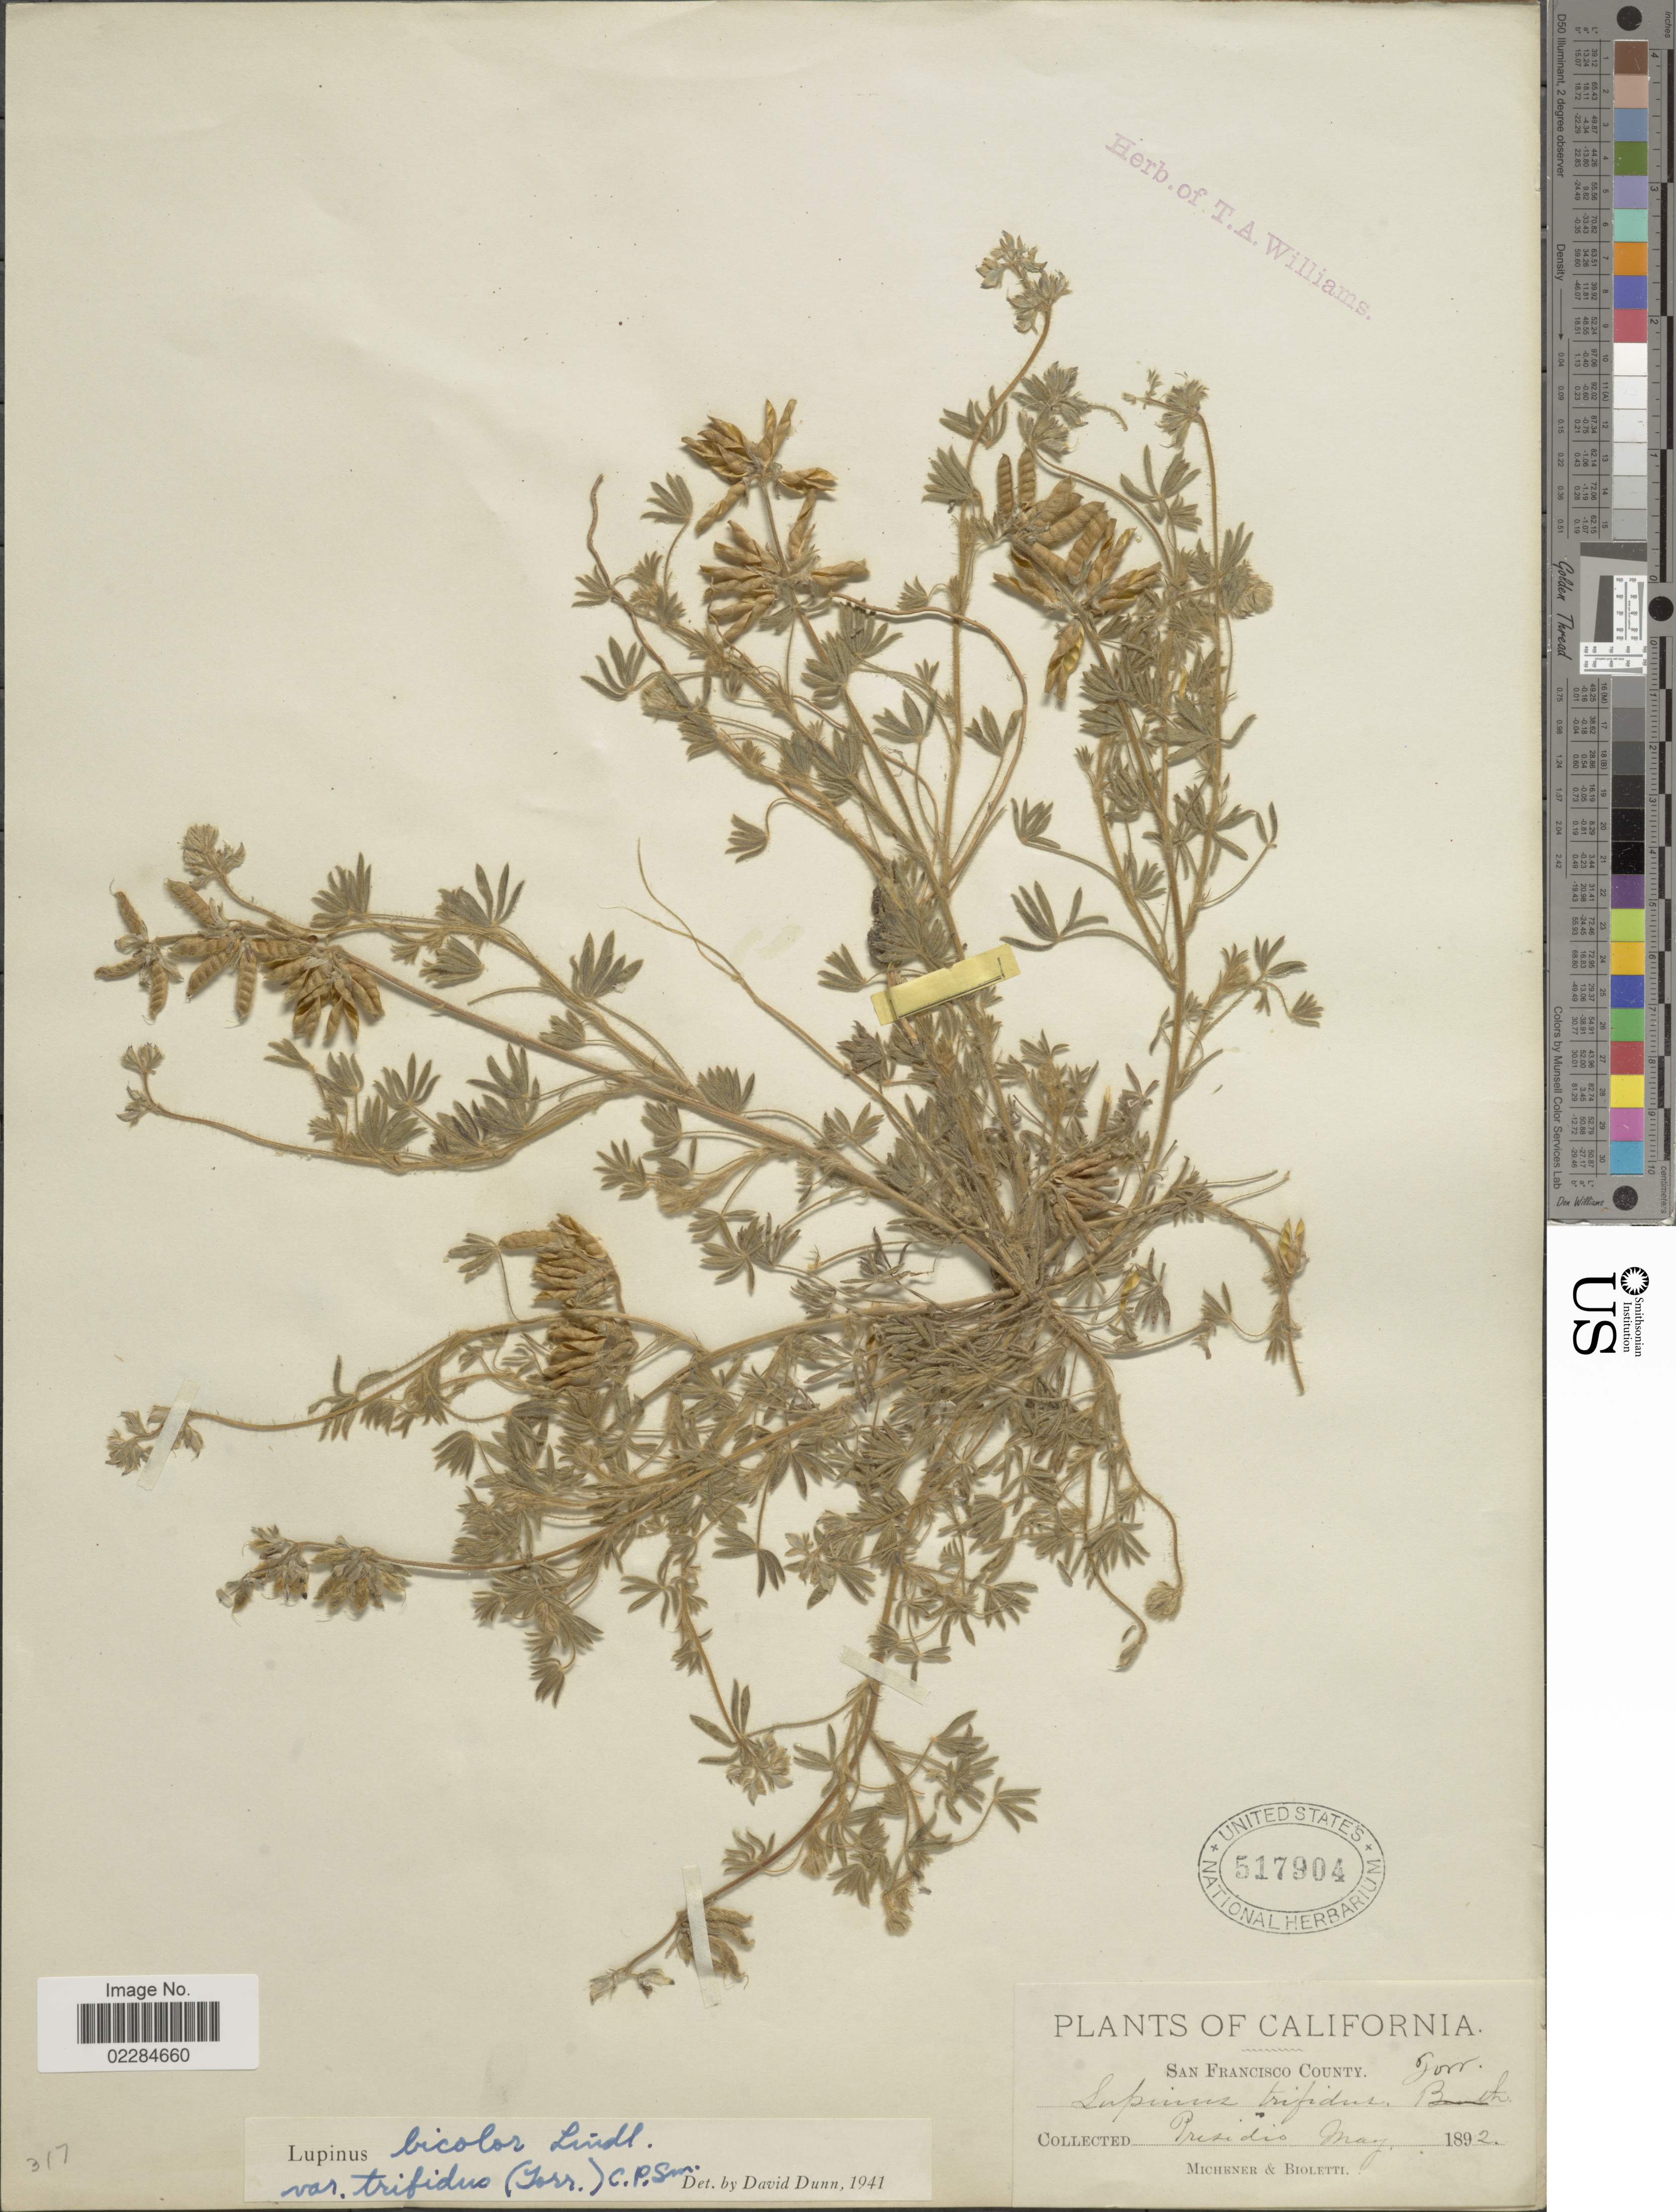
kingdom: Plantae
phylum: Tracheophyta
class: Magnoliopsida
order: Fabales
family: Fabaceae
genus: Lupinus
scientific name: Lupinus bicolor var. trifidus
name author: (S. Watson) C.P. Sm.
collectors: -. Michener & -- Bioletti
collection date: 1892-05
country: United States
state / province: California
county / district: San Francisco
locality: San Francisco County. Presidio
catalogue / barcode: US 517904